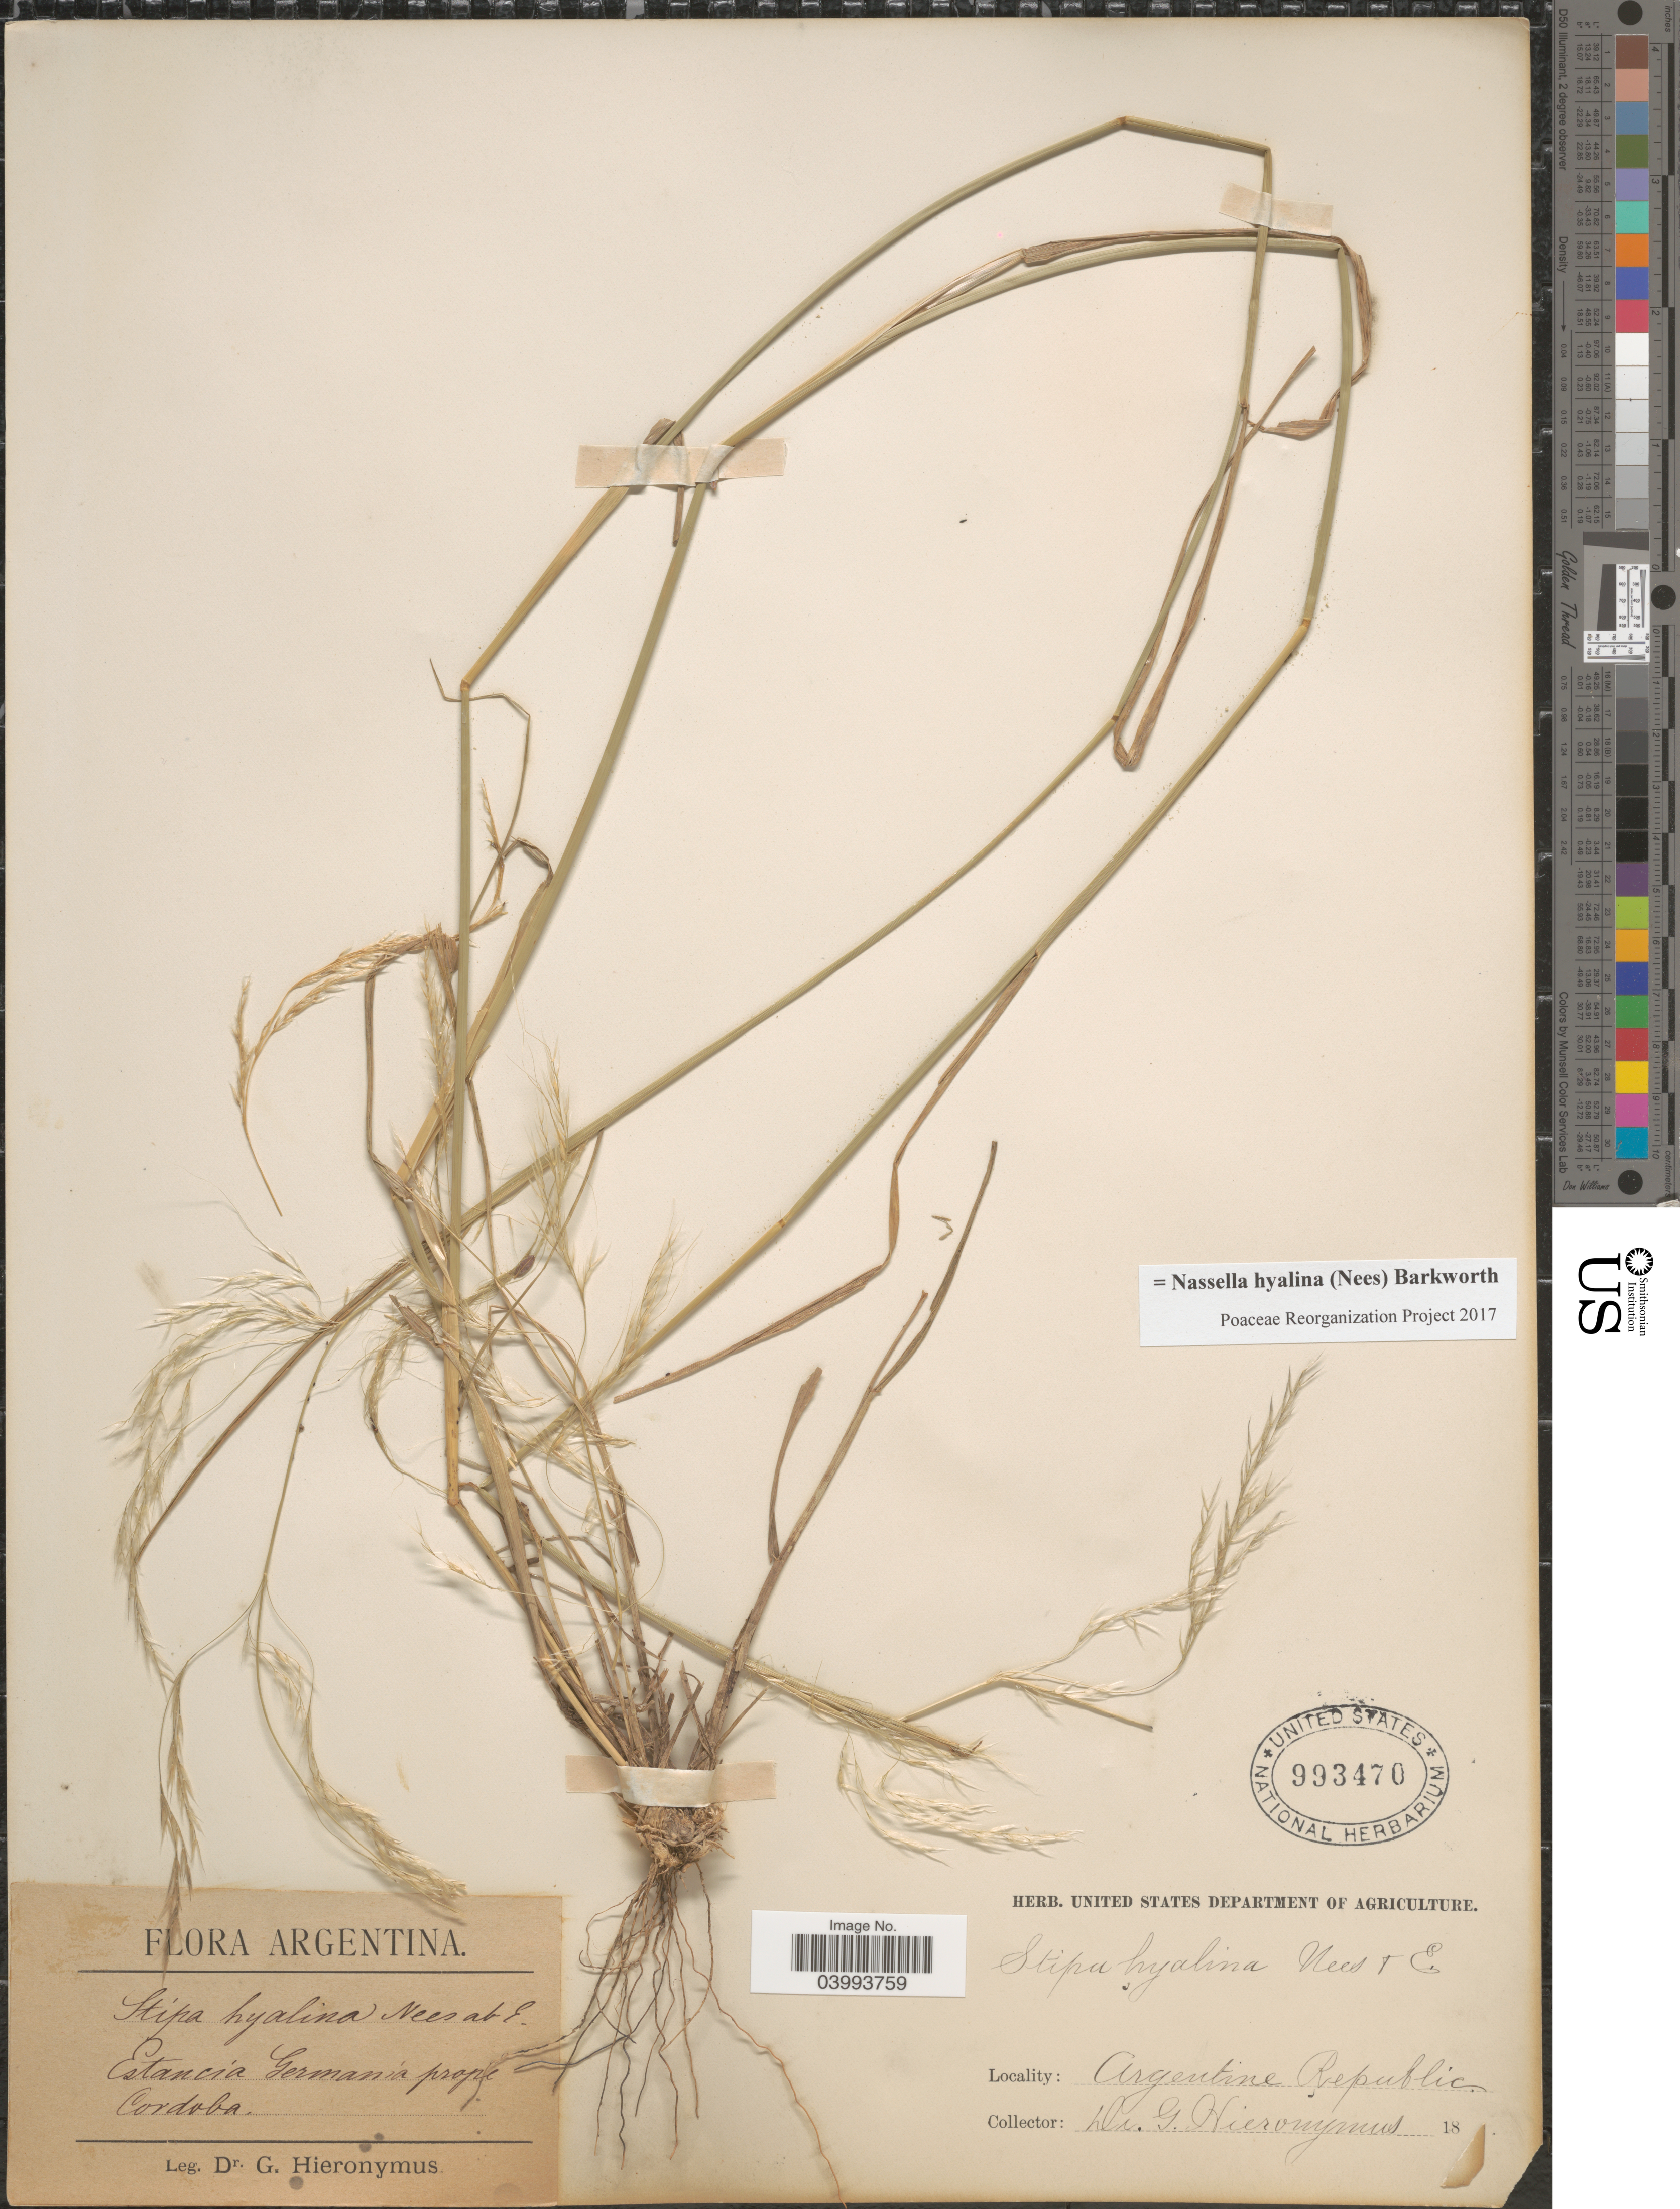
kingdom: Plantae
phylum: Tracheophyta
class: Liliopsida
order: Poales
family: Poaceae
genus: Nassella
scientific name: Nassella hyalina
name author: (Nees) Barkworth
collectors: G. H. Hieronymus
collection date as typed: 18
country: Argentina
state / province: Cordoba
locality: Estancia Germania prope Cordoba. Argentine Republic.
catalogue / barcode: US 993470